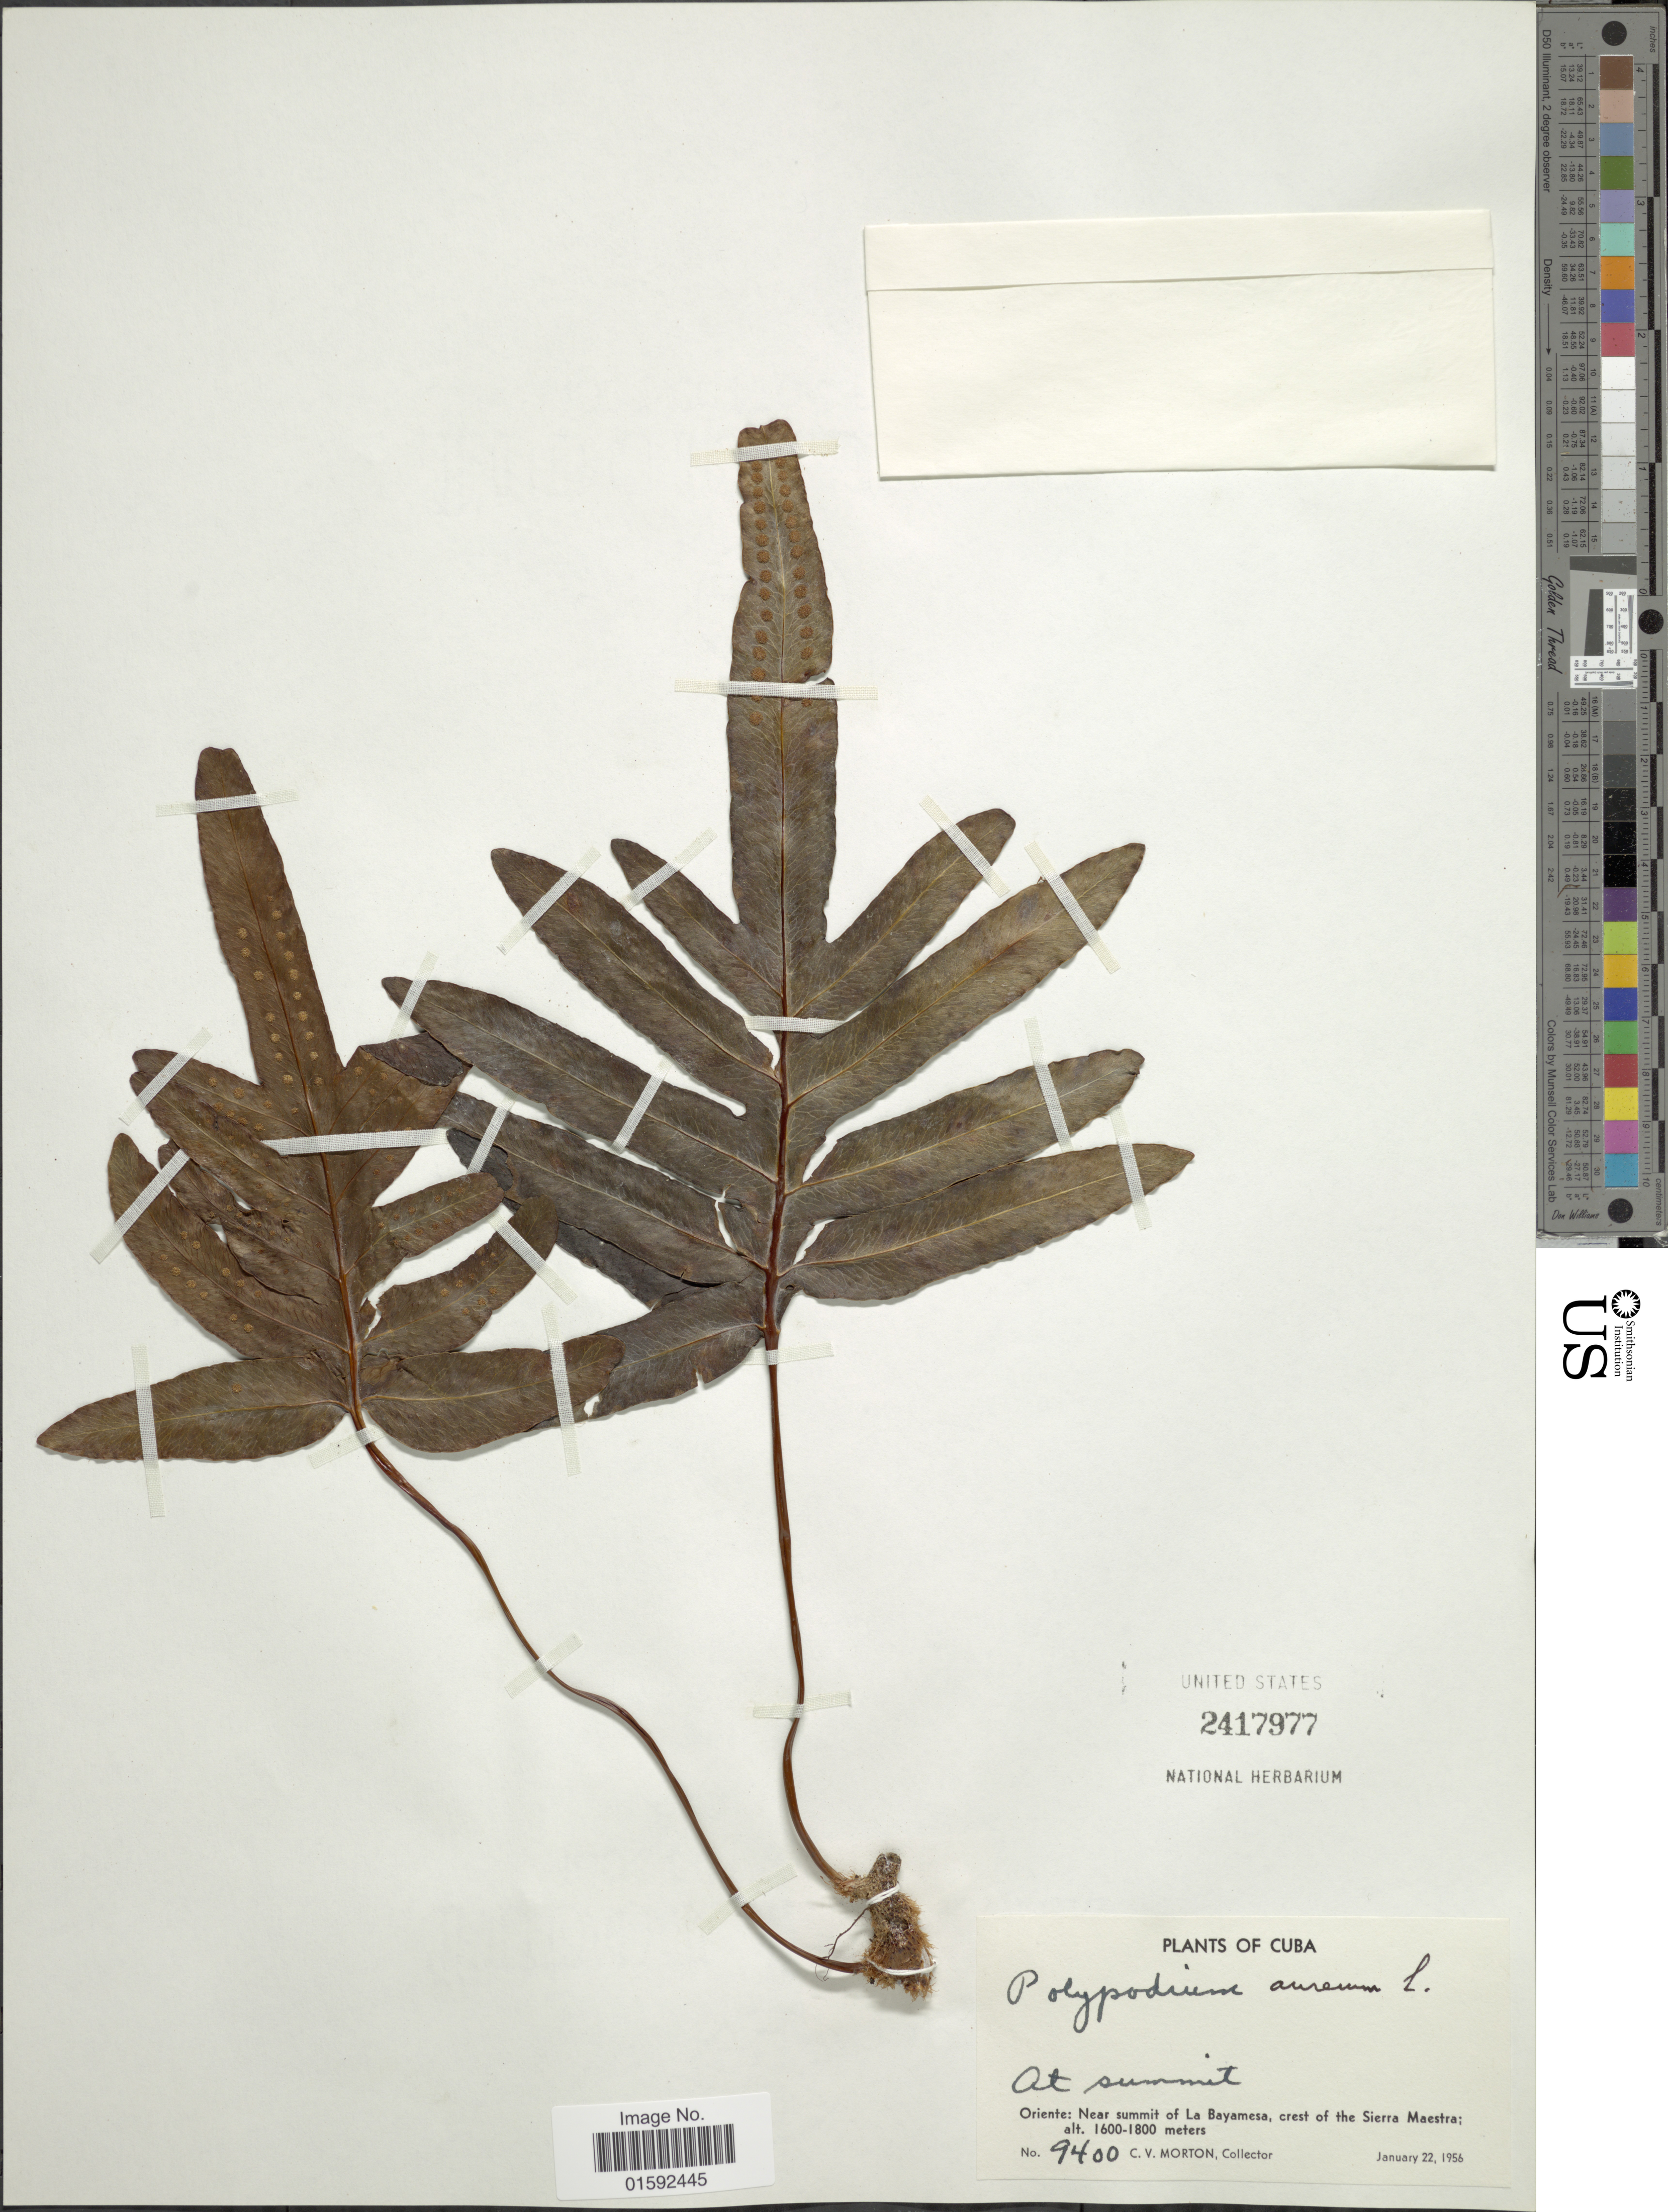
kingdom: Plantae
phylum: Tracheophyta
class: Polypodiopsida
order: Polypodiales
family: Polypodiaceae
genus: Phlebodium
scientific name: Phlebodium pseudoaureum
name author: (Cav.) Lellinger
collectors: C. V. Morton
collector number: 9400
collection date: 1956-01-22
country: Cuba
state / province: Oriente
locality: Cuba, Oriente: Near summit of La Bayamesa, crest of the Sierra Maestra.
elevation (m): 1600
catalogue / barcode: US 2417977